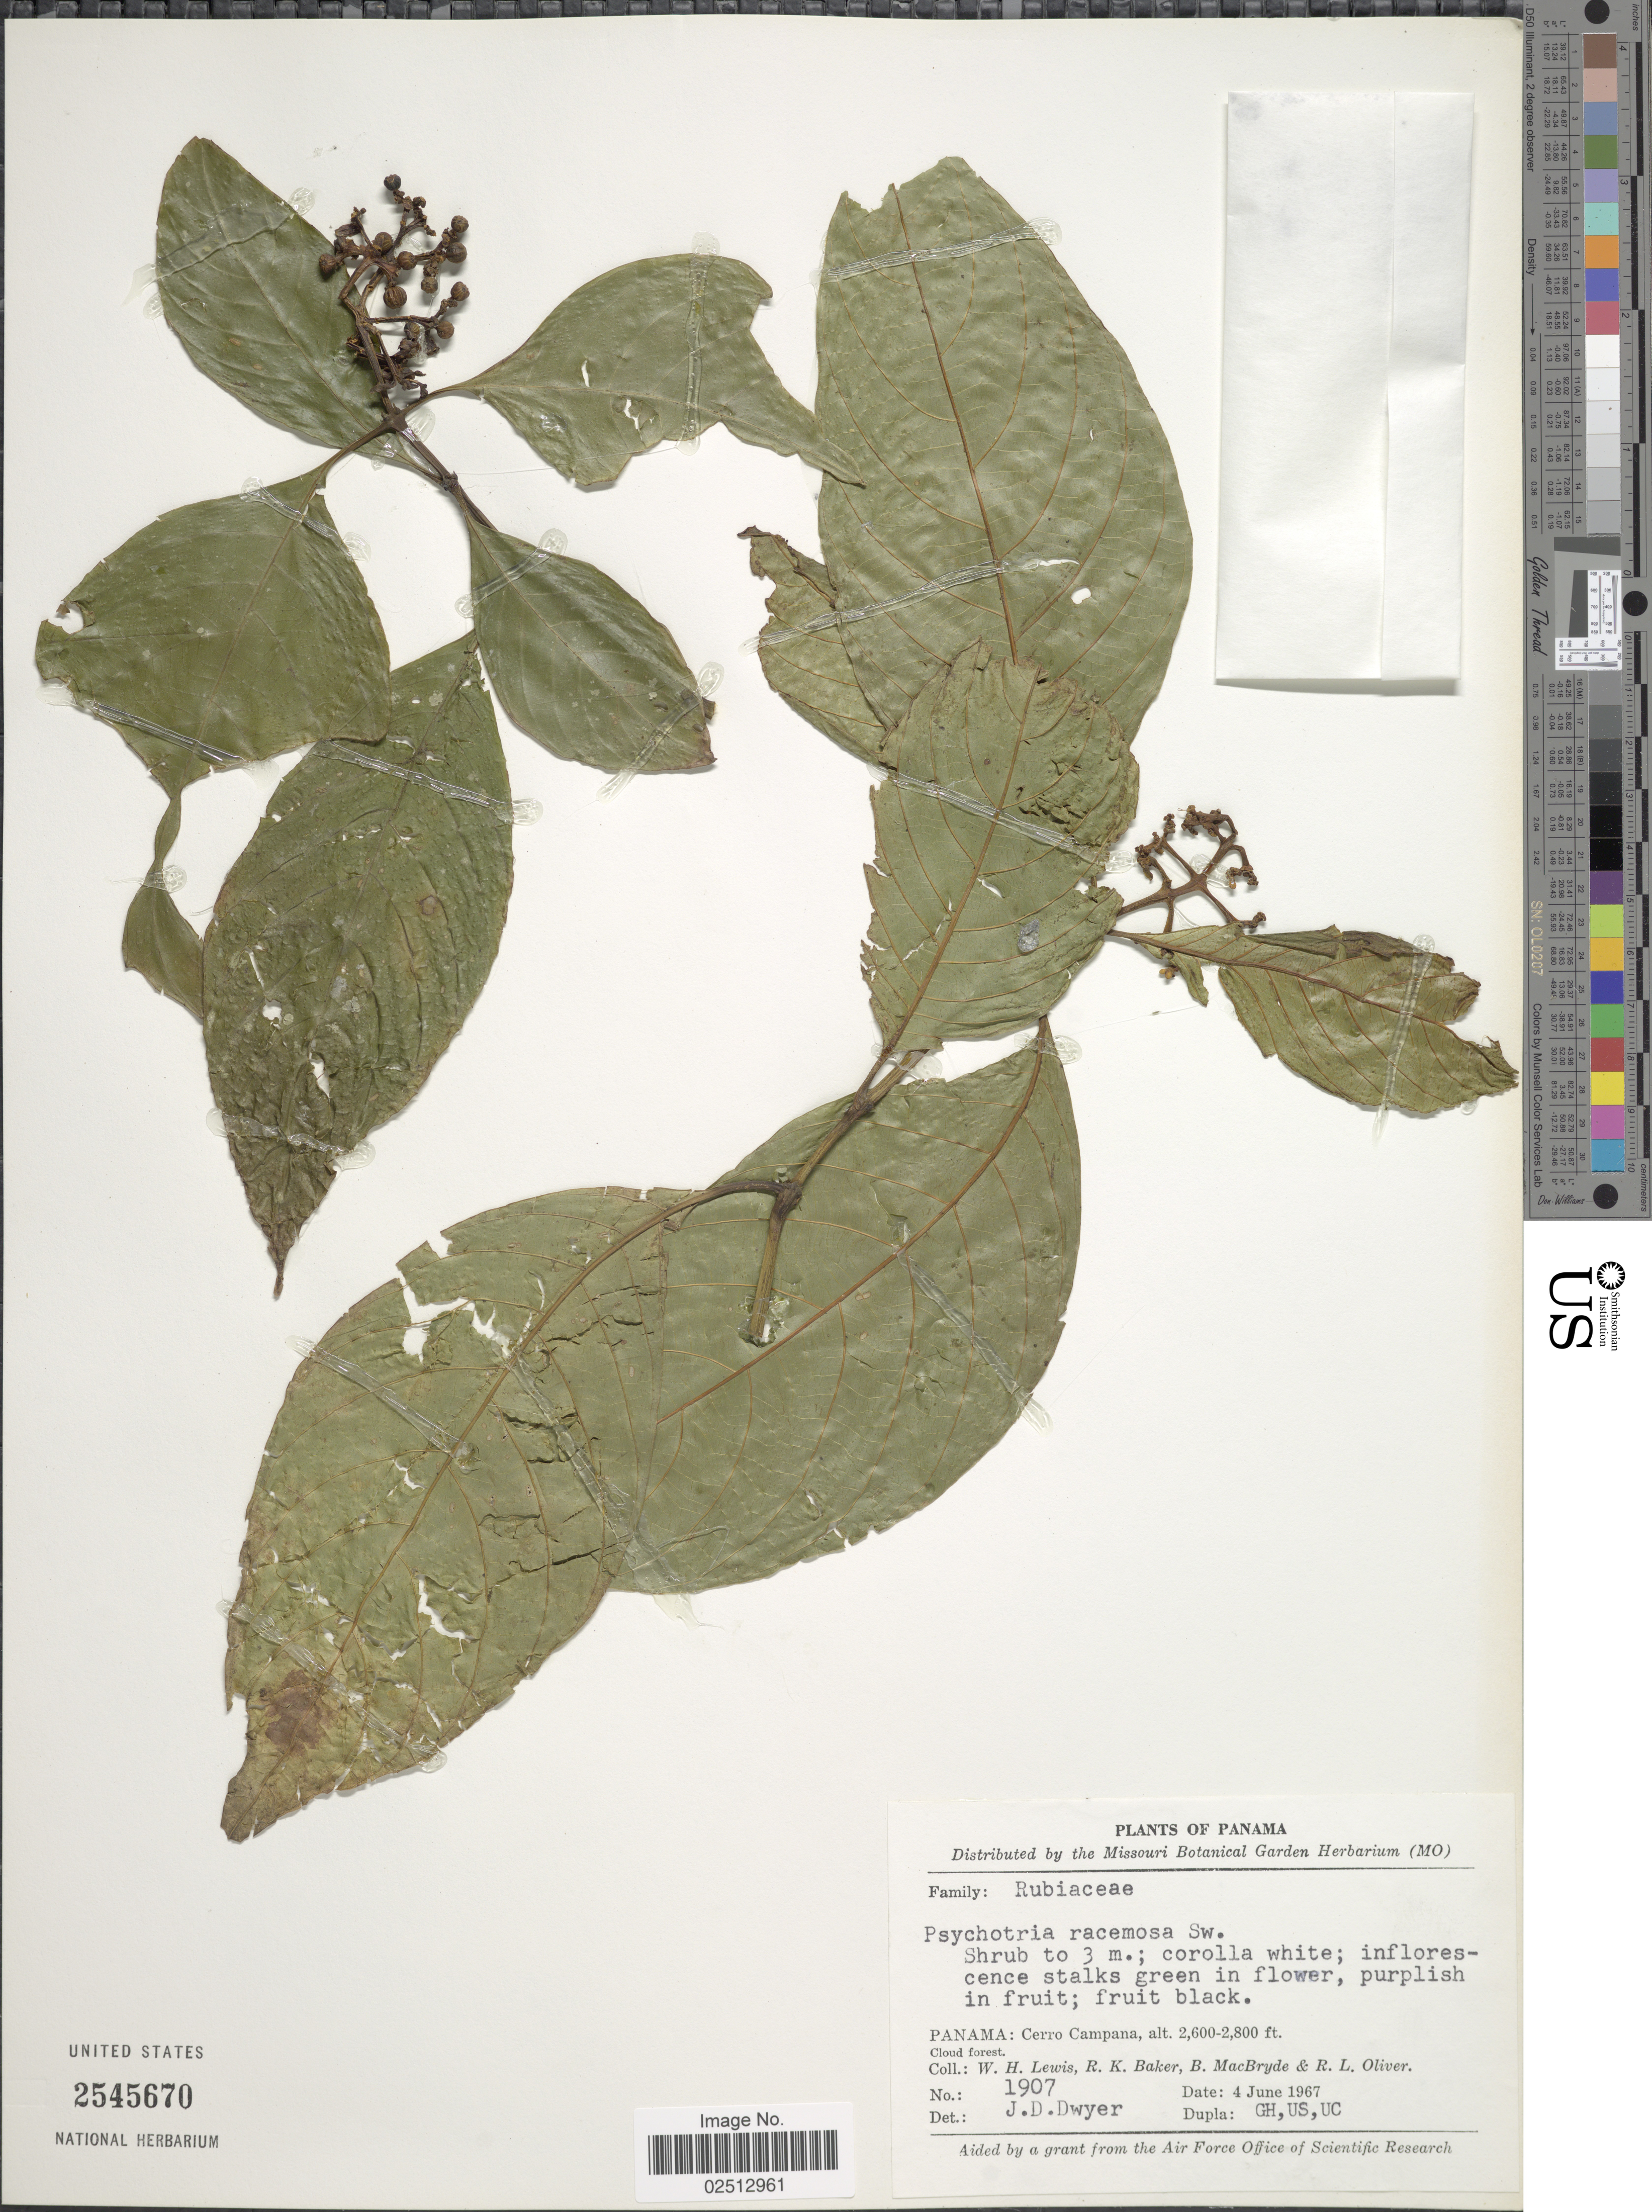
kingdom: Plantae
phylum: Tracheophyta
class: Magnoliopsida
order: Gentianales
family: Rubiaceae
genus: Psychotria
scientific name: Psychotria racemosa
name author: (Aubl.) Raeuschel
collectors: W. H. Lewis, R. K. Baker, B. MacBryde & R. Oliver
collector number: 1907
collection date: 1967-06-04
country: Panama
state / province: Panamá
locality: Panama: Cerro Campana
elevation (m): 792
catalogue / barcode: US 2545670